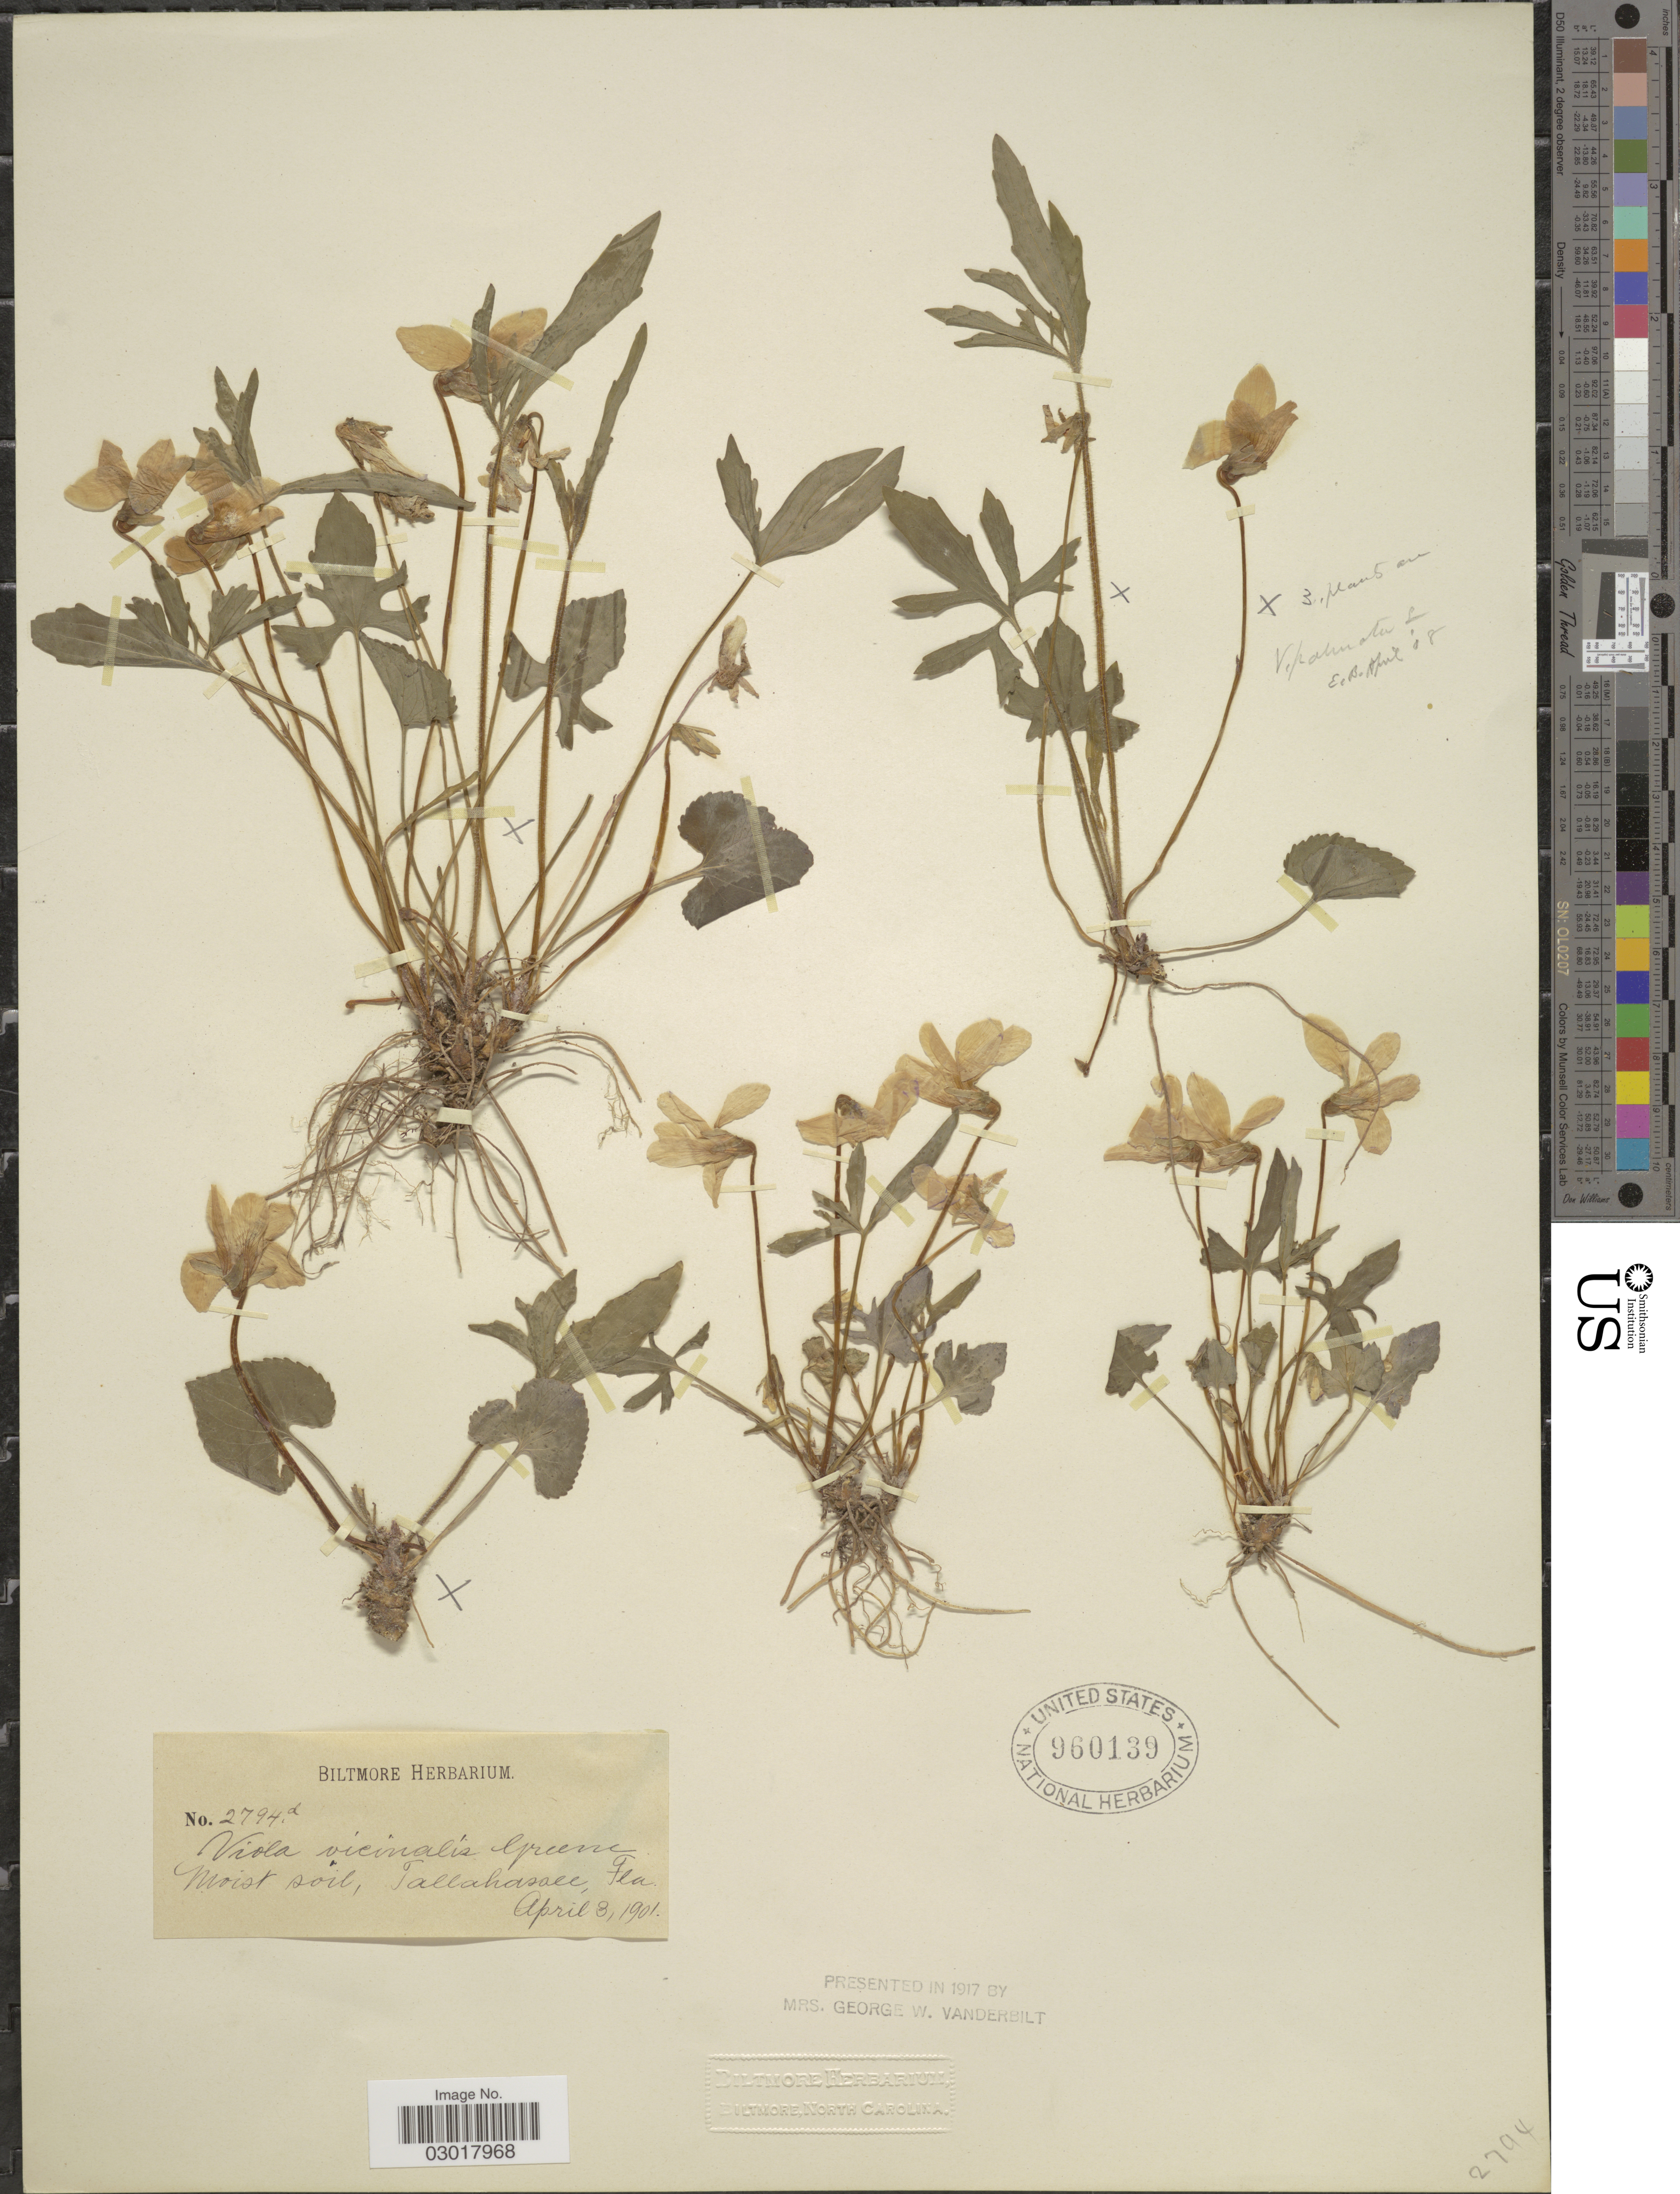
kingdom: Plantae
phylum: Tracheophyta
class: Magnoliopsida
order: Malpighiales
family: Violaceae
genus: Viola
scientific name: Viola vicinalis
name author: Greene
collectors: ex herb. Biltmore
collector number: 2794d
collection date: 1901-04-03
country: United States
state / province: Florida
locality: Tallahassee.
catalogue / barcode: US 960139